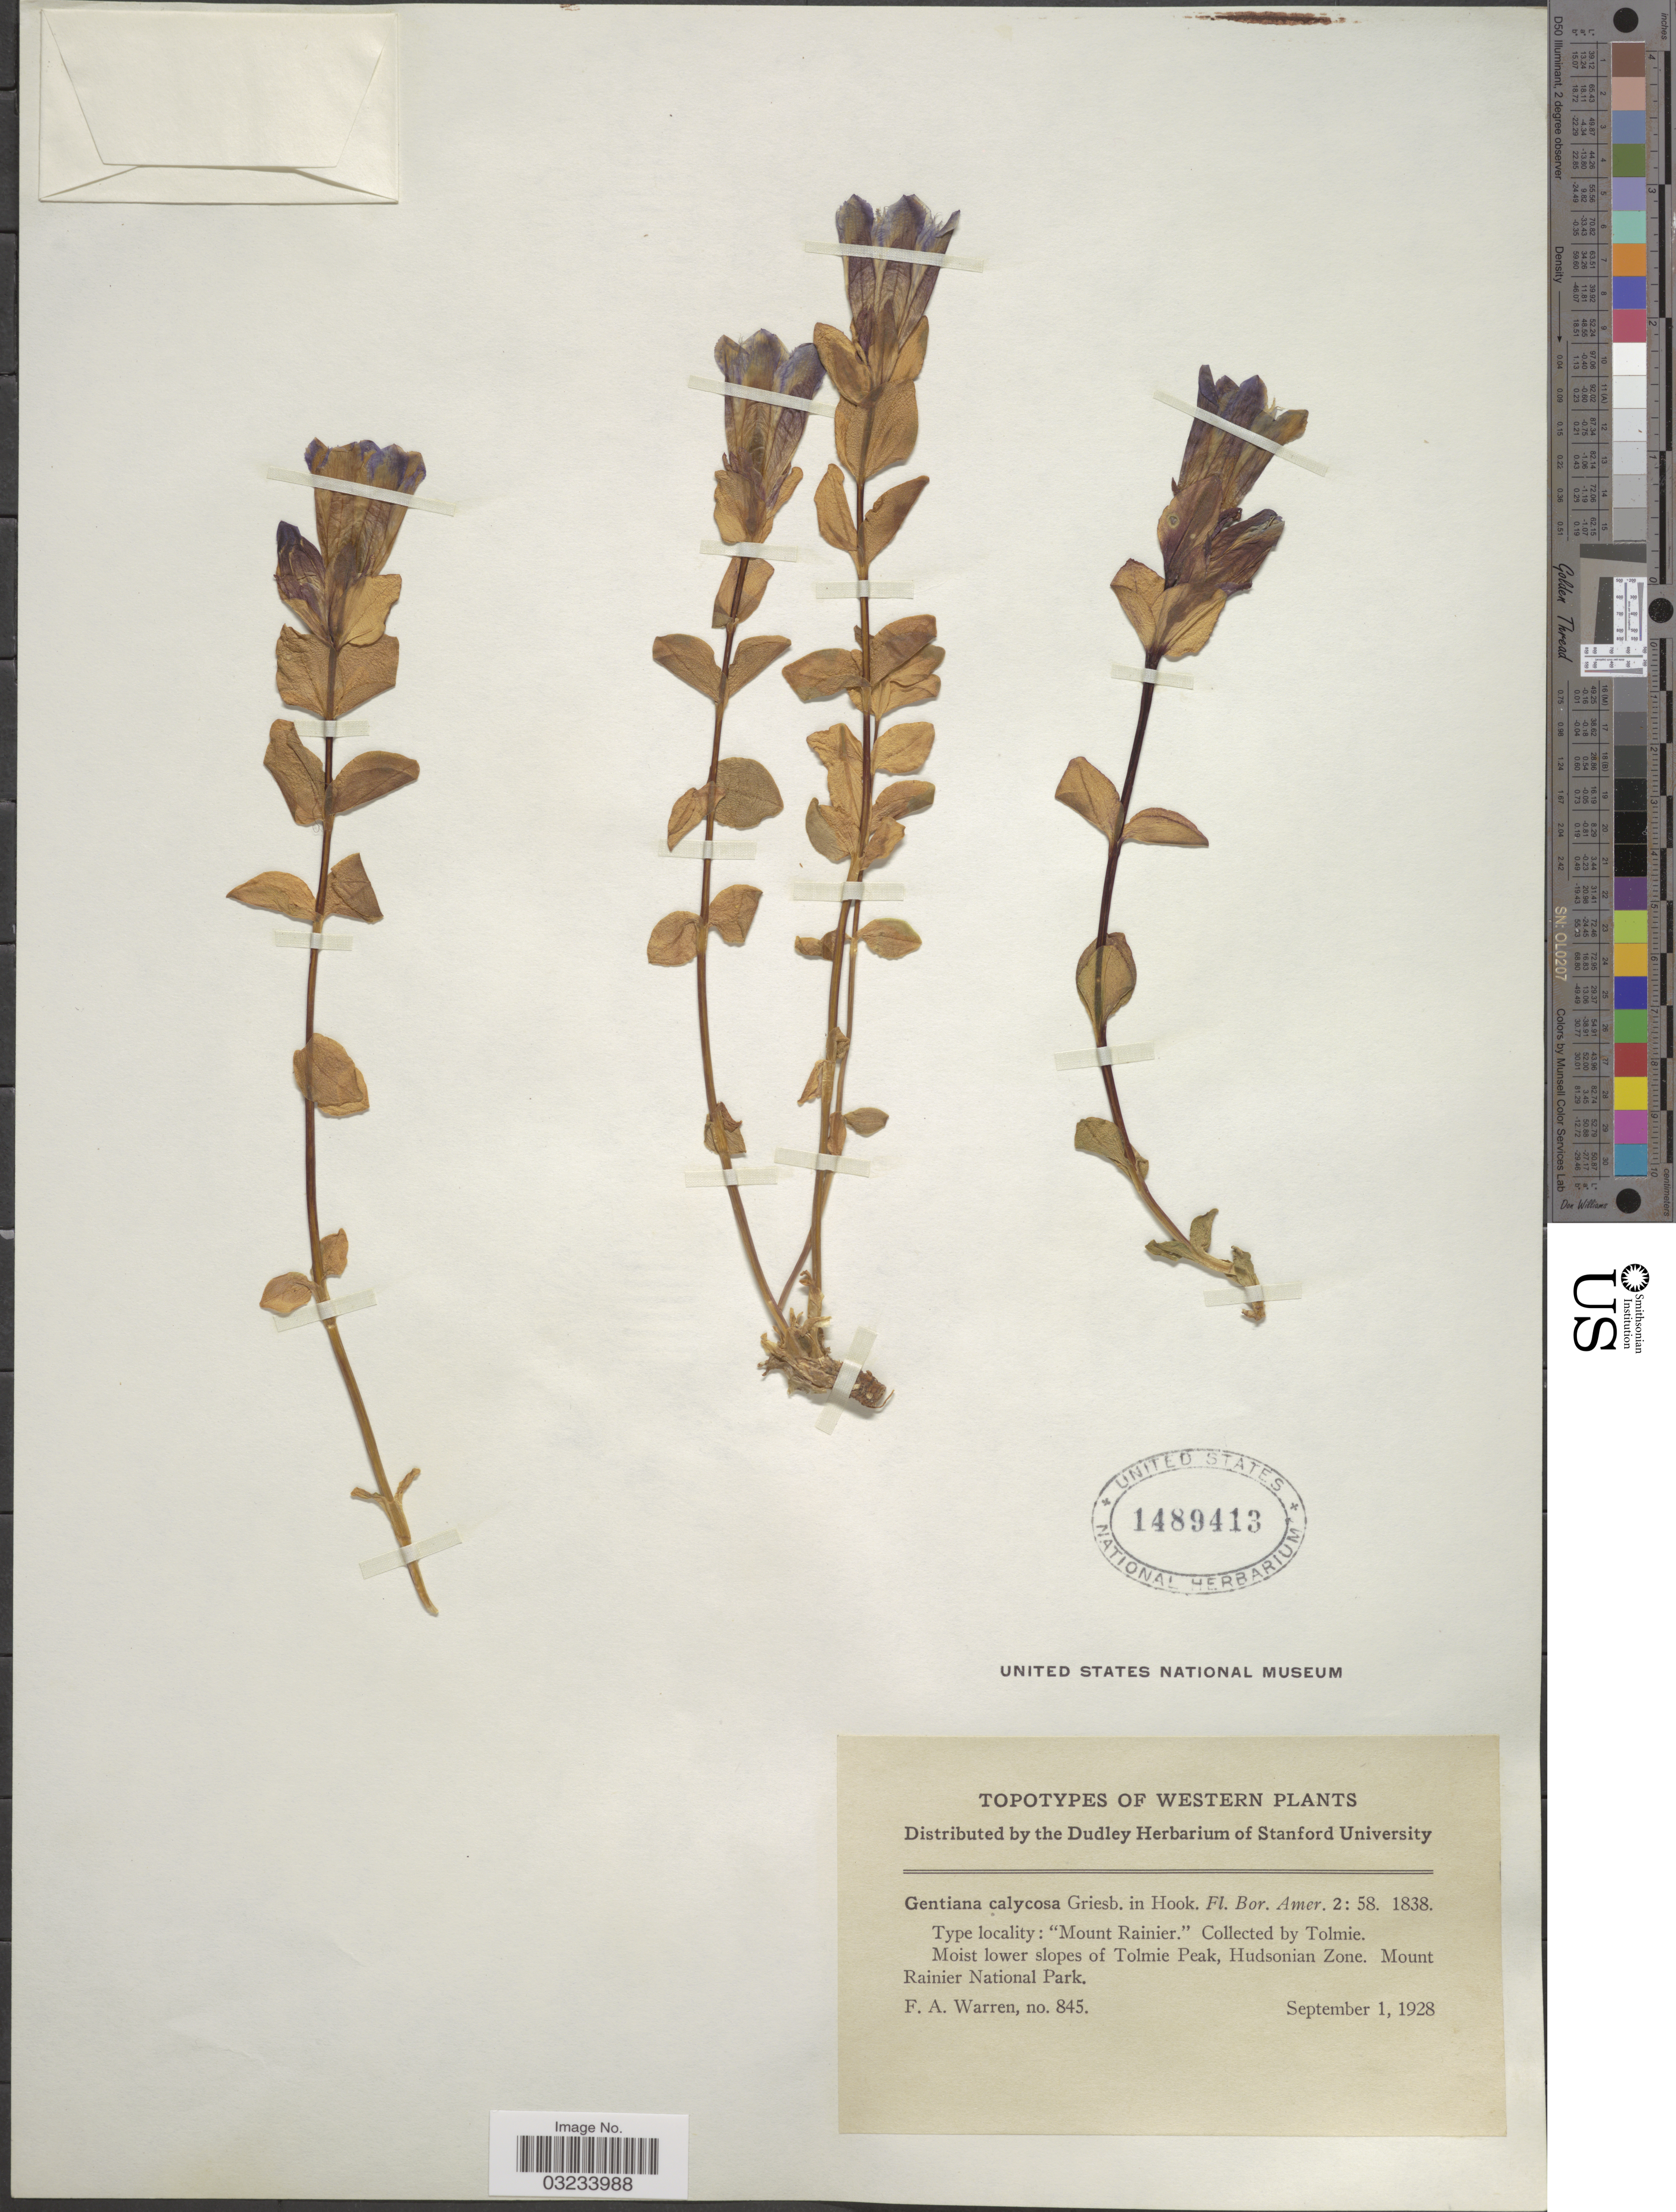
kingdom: Plantae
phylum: Tracheophyta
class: Magnoliopsida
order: Gentianales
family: Gentianaceae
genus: Gentiana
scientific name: Gentiana calycosa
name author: Griseb.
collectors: Tolmie & F. A. Warren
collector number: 845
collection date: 1928-09-01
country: United States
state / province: Washington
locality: Western, "Mount Rainier.", Moist lower slopes of Tolmie Peak, Hudsonian Zone. Mount Rainier National Park.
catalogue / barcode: US 1489413